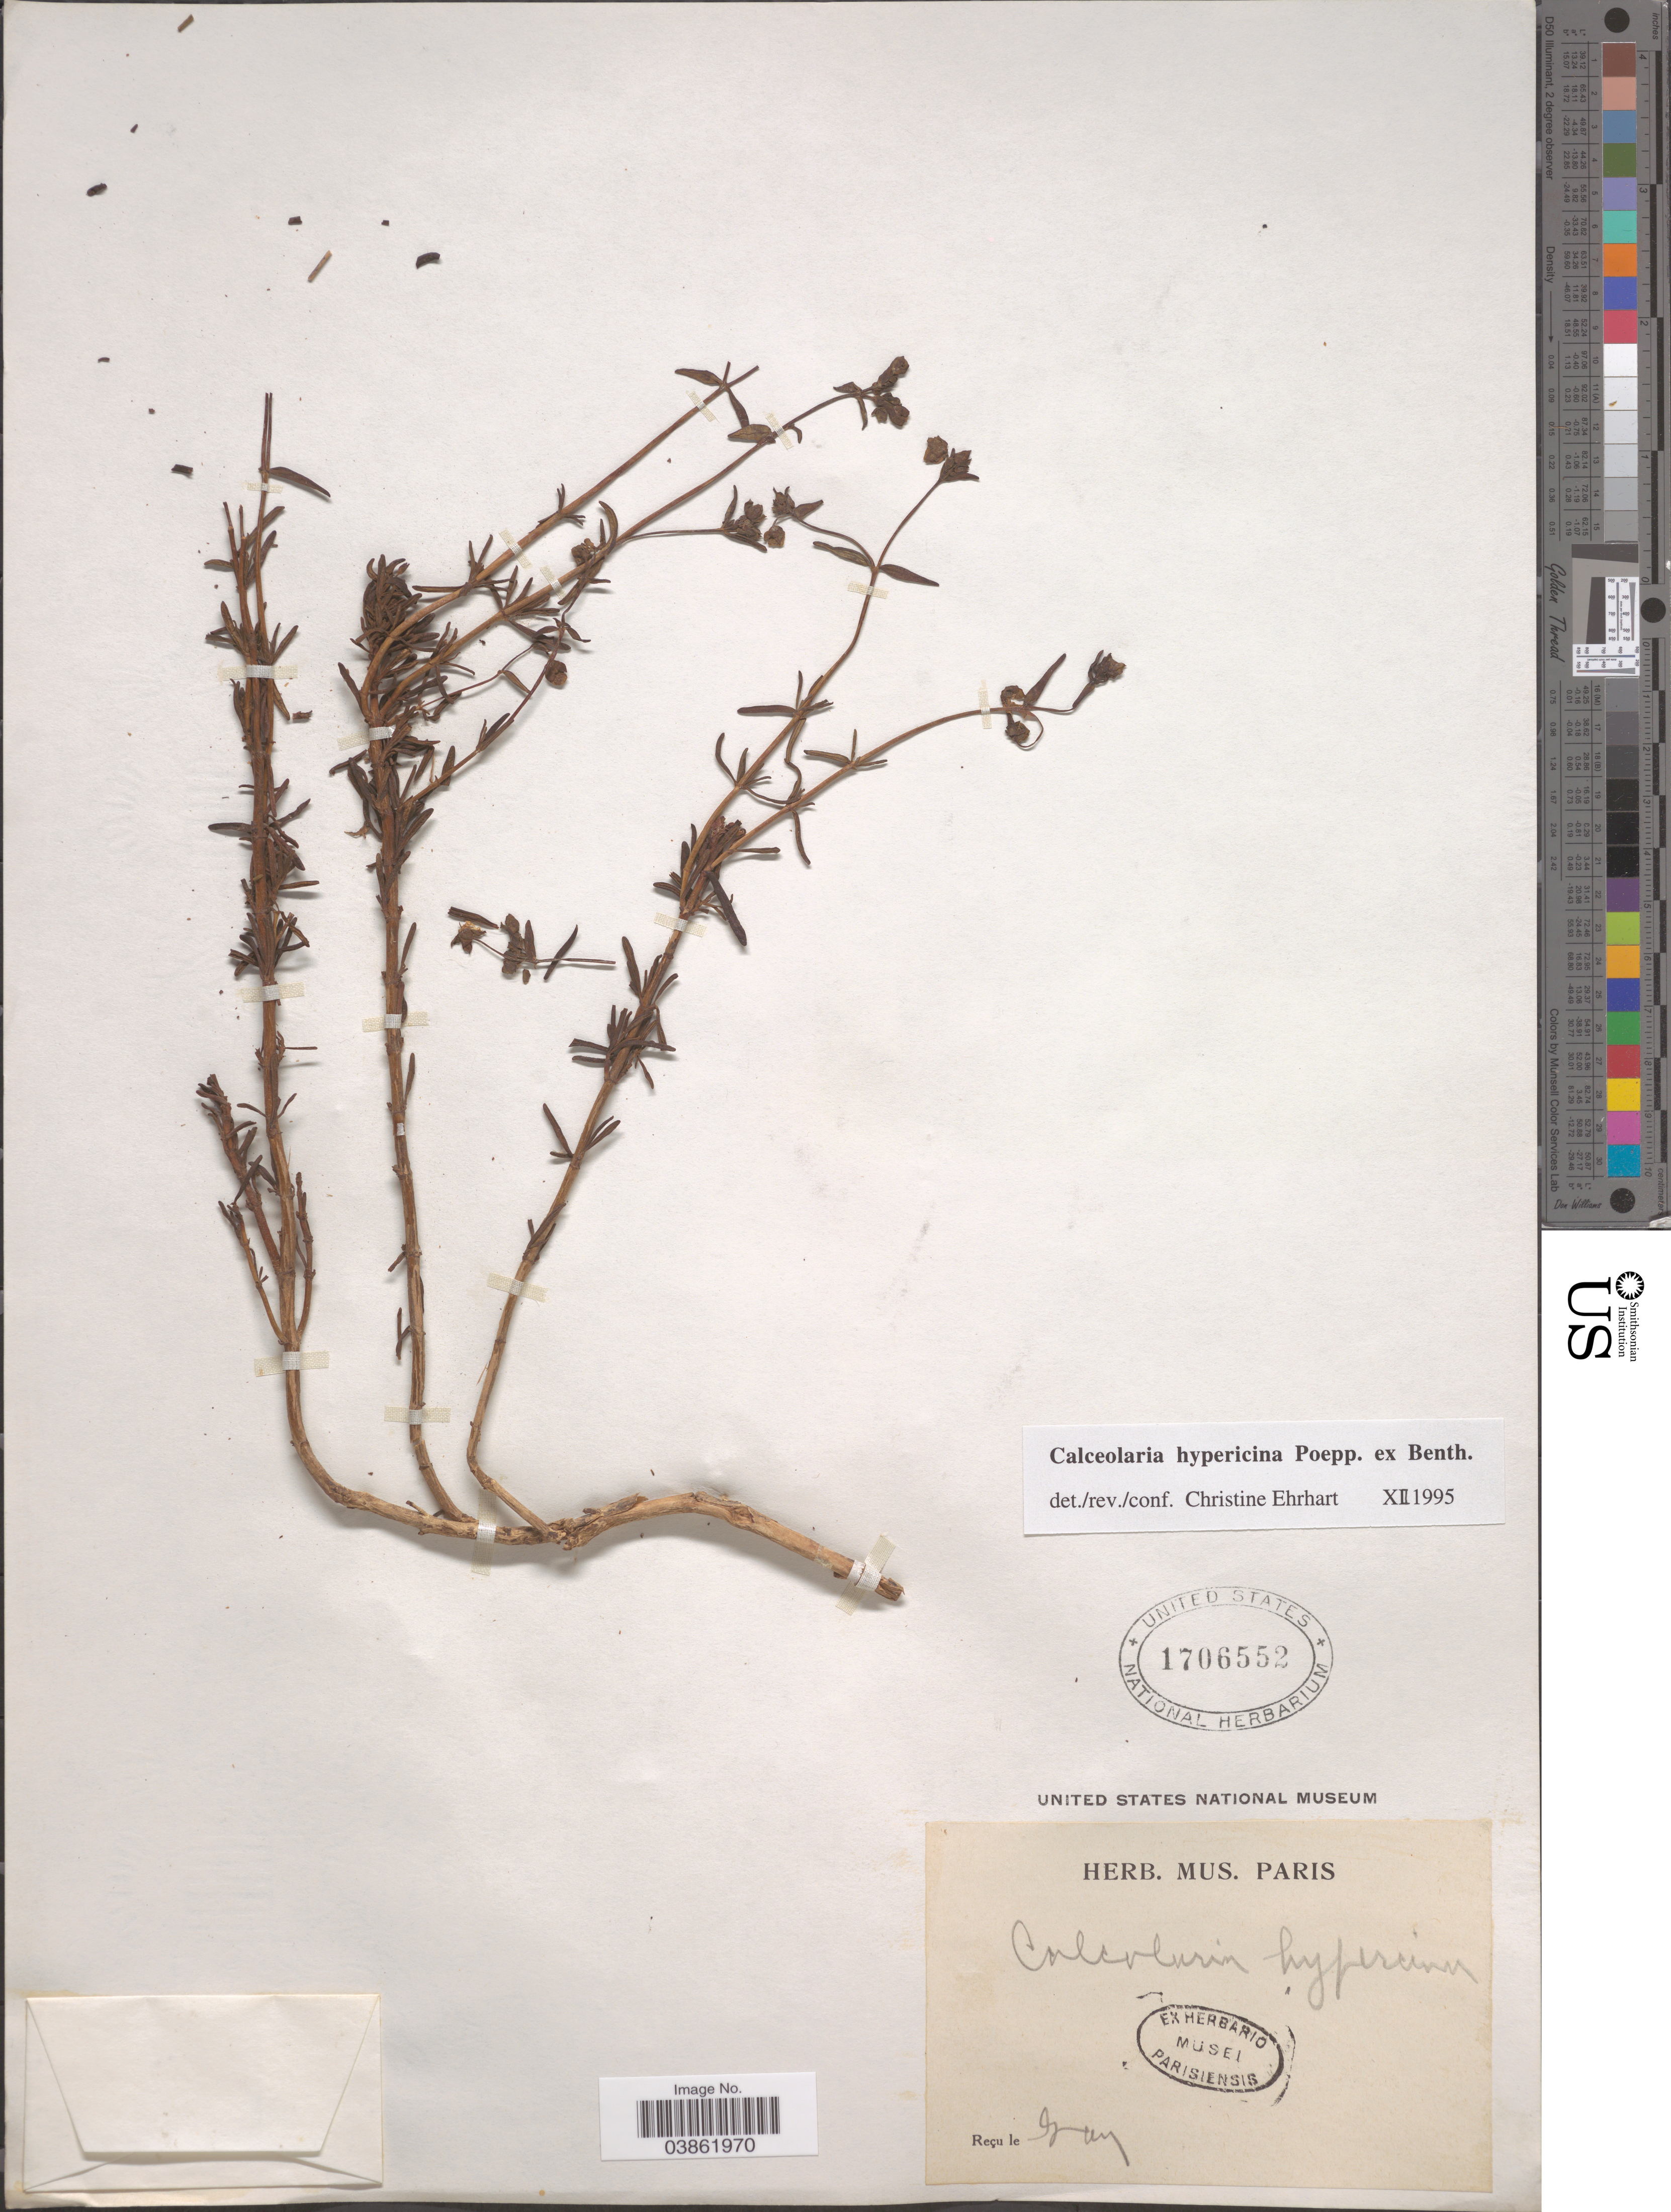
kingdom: Plantae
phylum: Tracheophyta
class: Magnoliopsida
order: Lamiales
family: Calceolariaceae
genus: Calceolaria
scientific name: Calceolaria hypericina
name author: Poepp. ex Benth.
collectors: -- Gray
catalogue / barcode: US 1706552